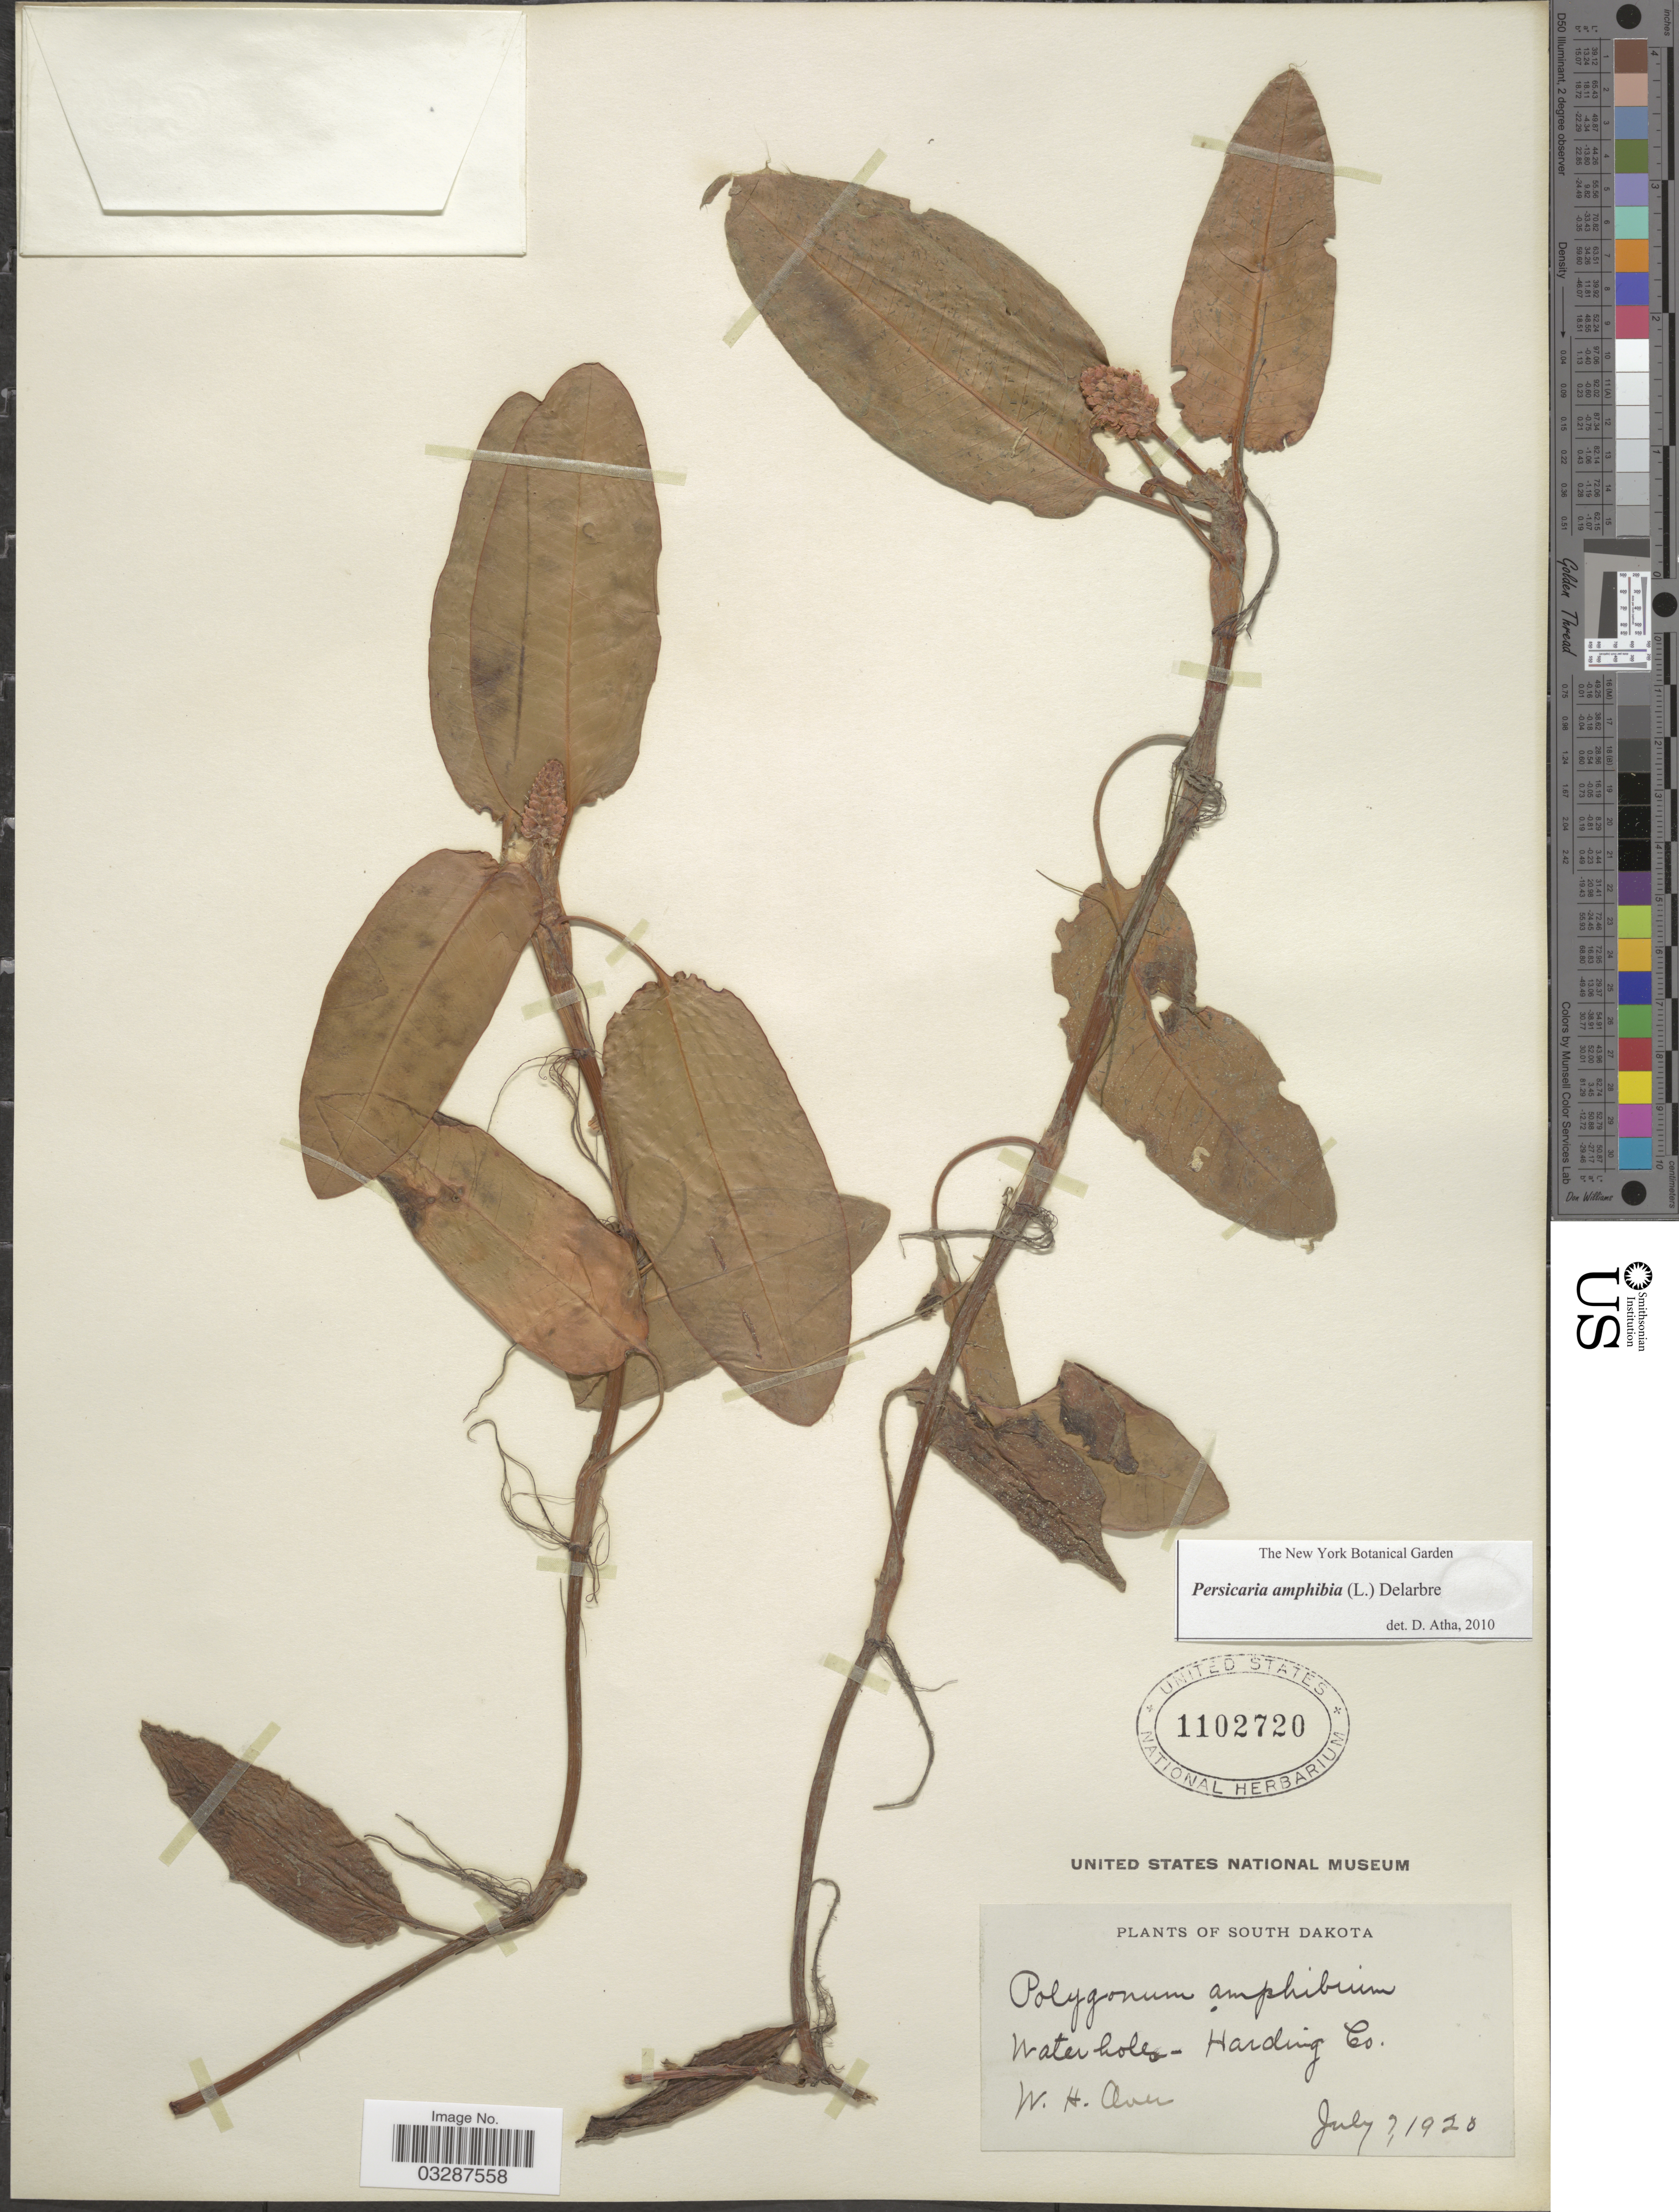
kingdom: Plantae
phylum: Tracheophyta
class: Magnoliopsida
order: Caryophyllales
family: Polygonaceae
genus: Persicaria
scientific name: Persicaria amphibia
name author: (L.) Delarbre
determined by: Atha, D. E.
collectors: W. Hoover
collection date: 1920-07-07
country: United States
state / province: South Dakota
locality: Harding Co.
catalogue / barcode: US 1102720